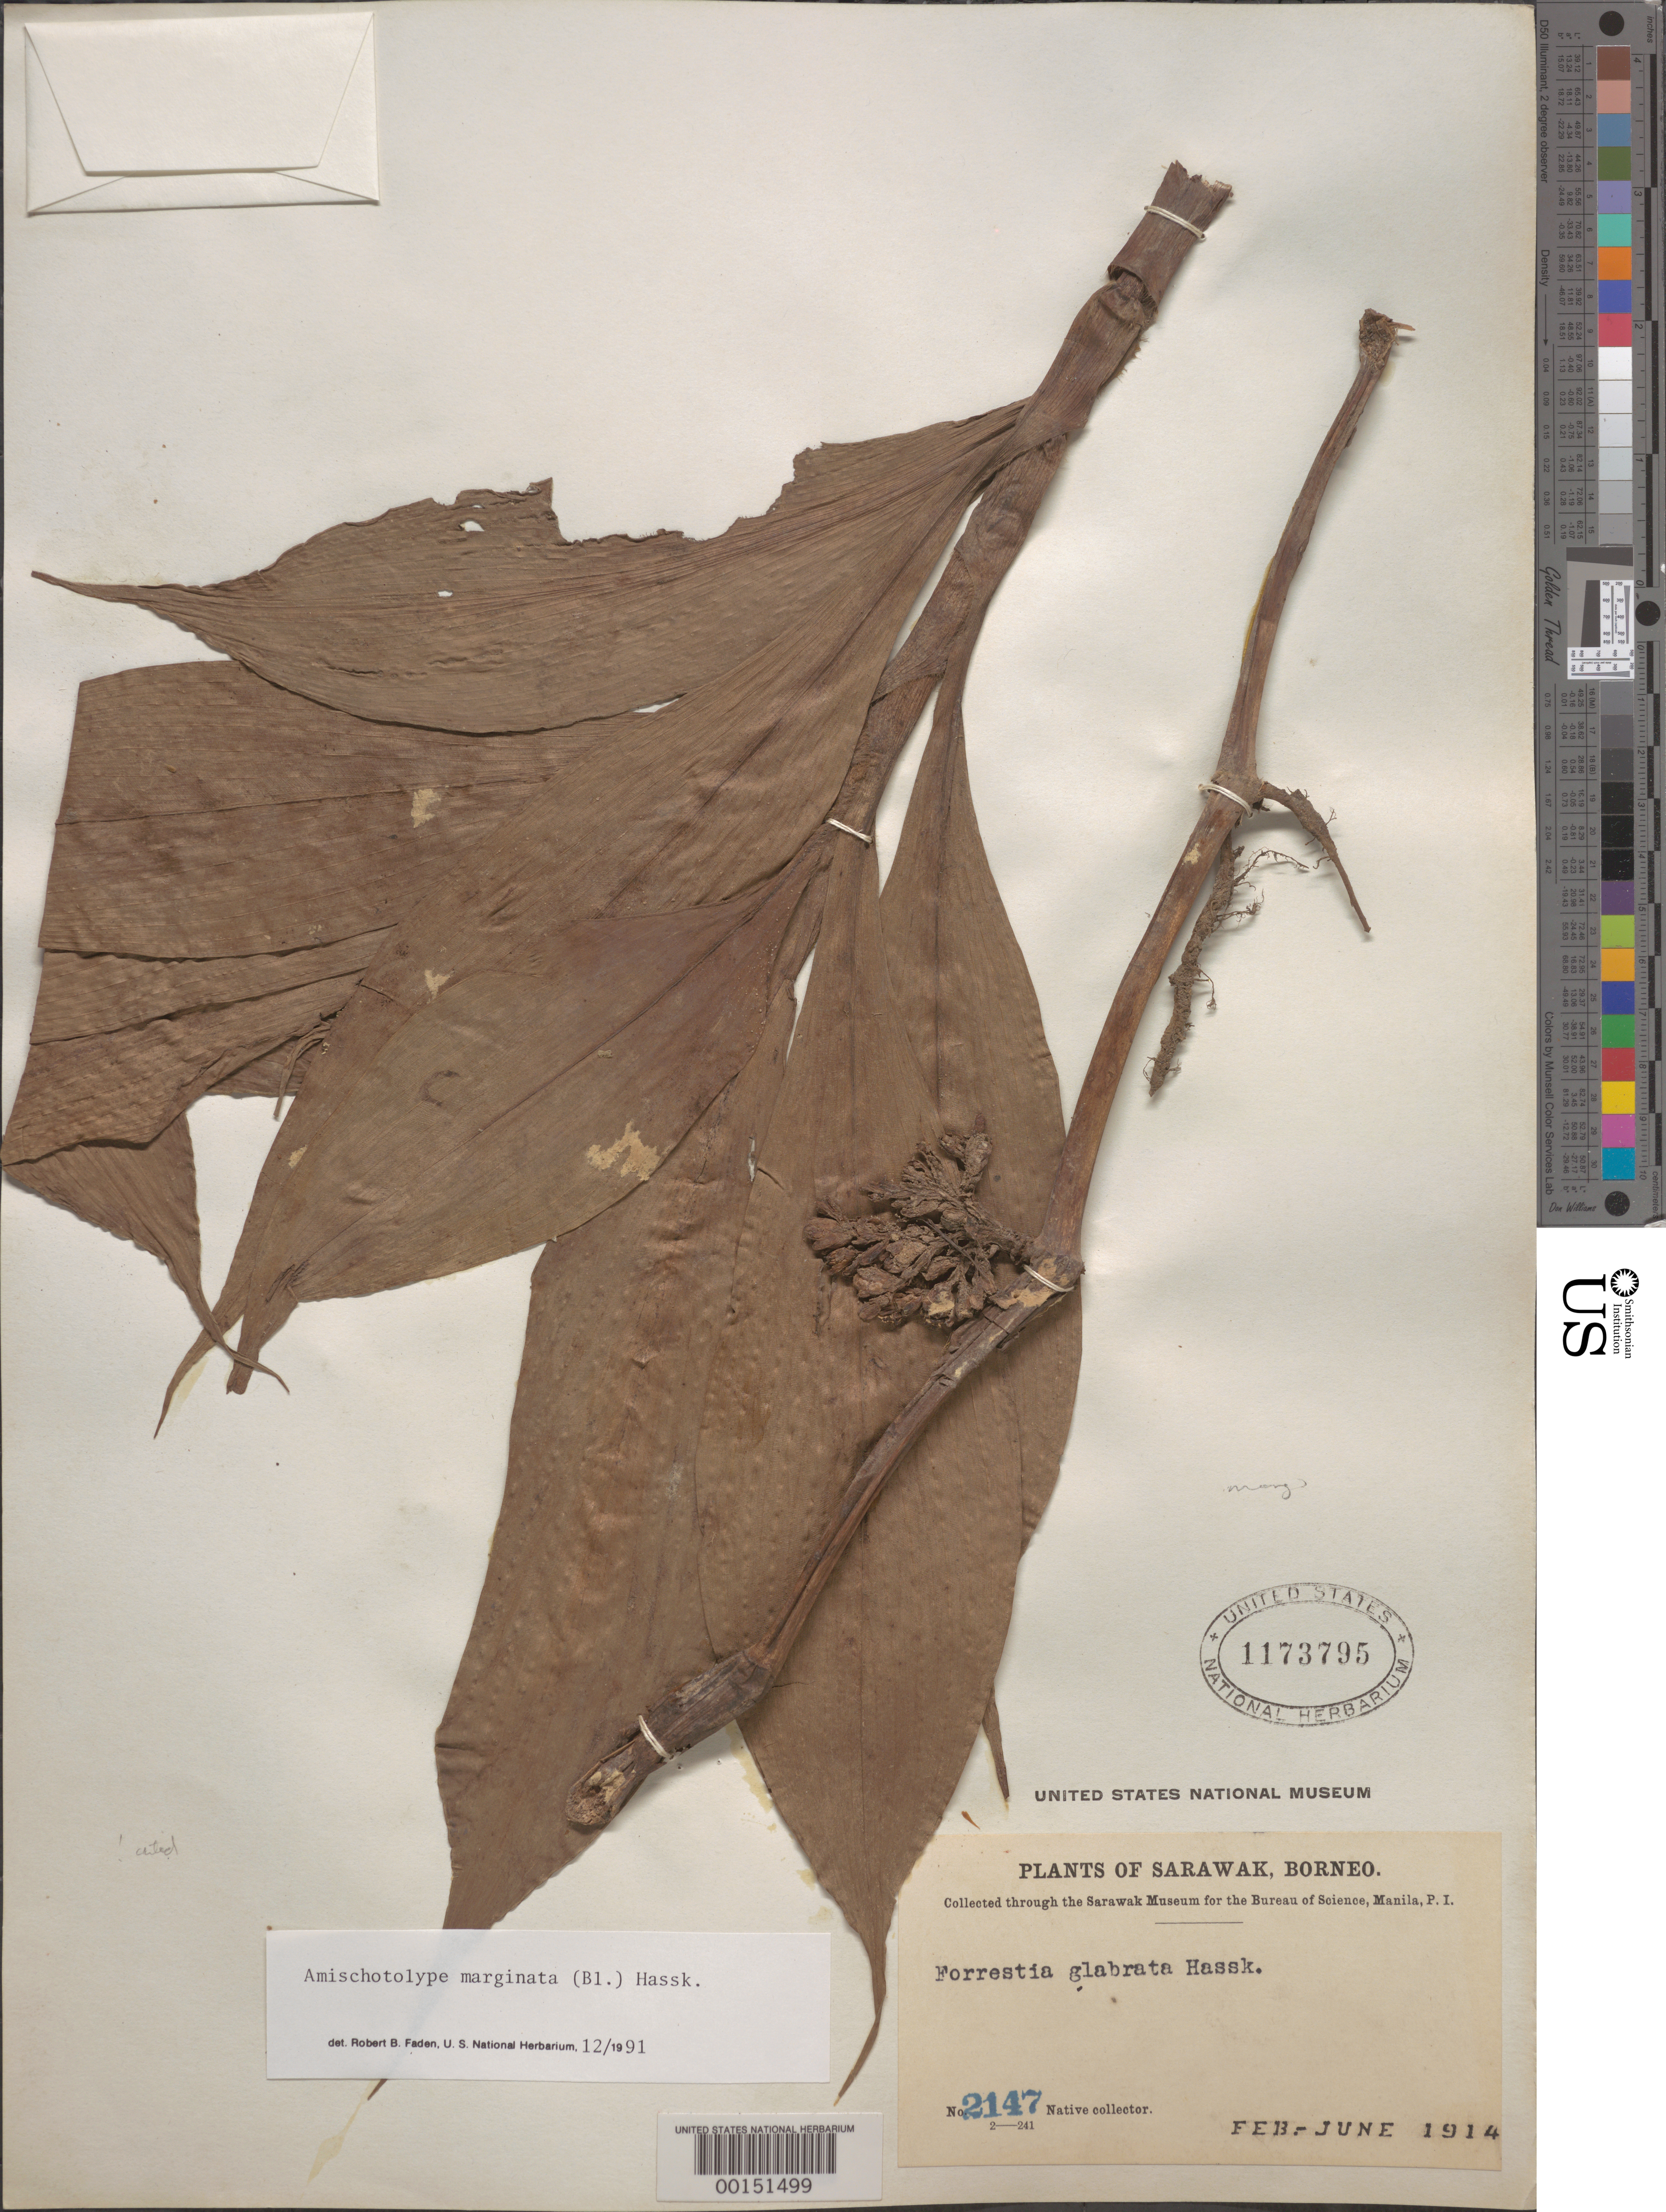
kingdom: Plantae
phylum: Tracheophyta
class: Liliopsida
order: Commelinales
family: Commelinaceae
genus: Amischotolype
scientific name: Amischotolype marginata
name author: (Blume) Hassk.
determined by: Faden, Robert B., (US), Smithsonian Institution - National Museum of Natural History (UNITED STATES)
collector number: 2147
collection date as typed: Feb 1914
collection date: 1914-02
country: Malaysia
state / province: Sarawak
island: Borneo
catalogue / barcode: US 1173795